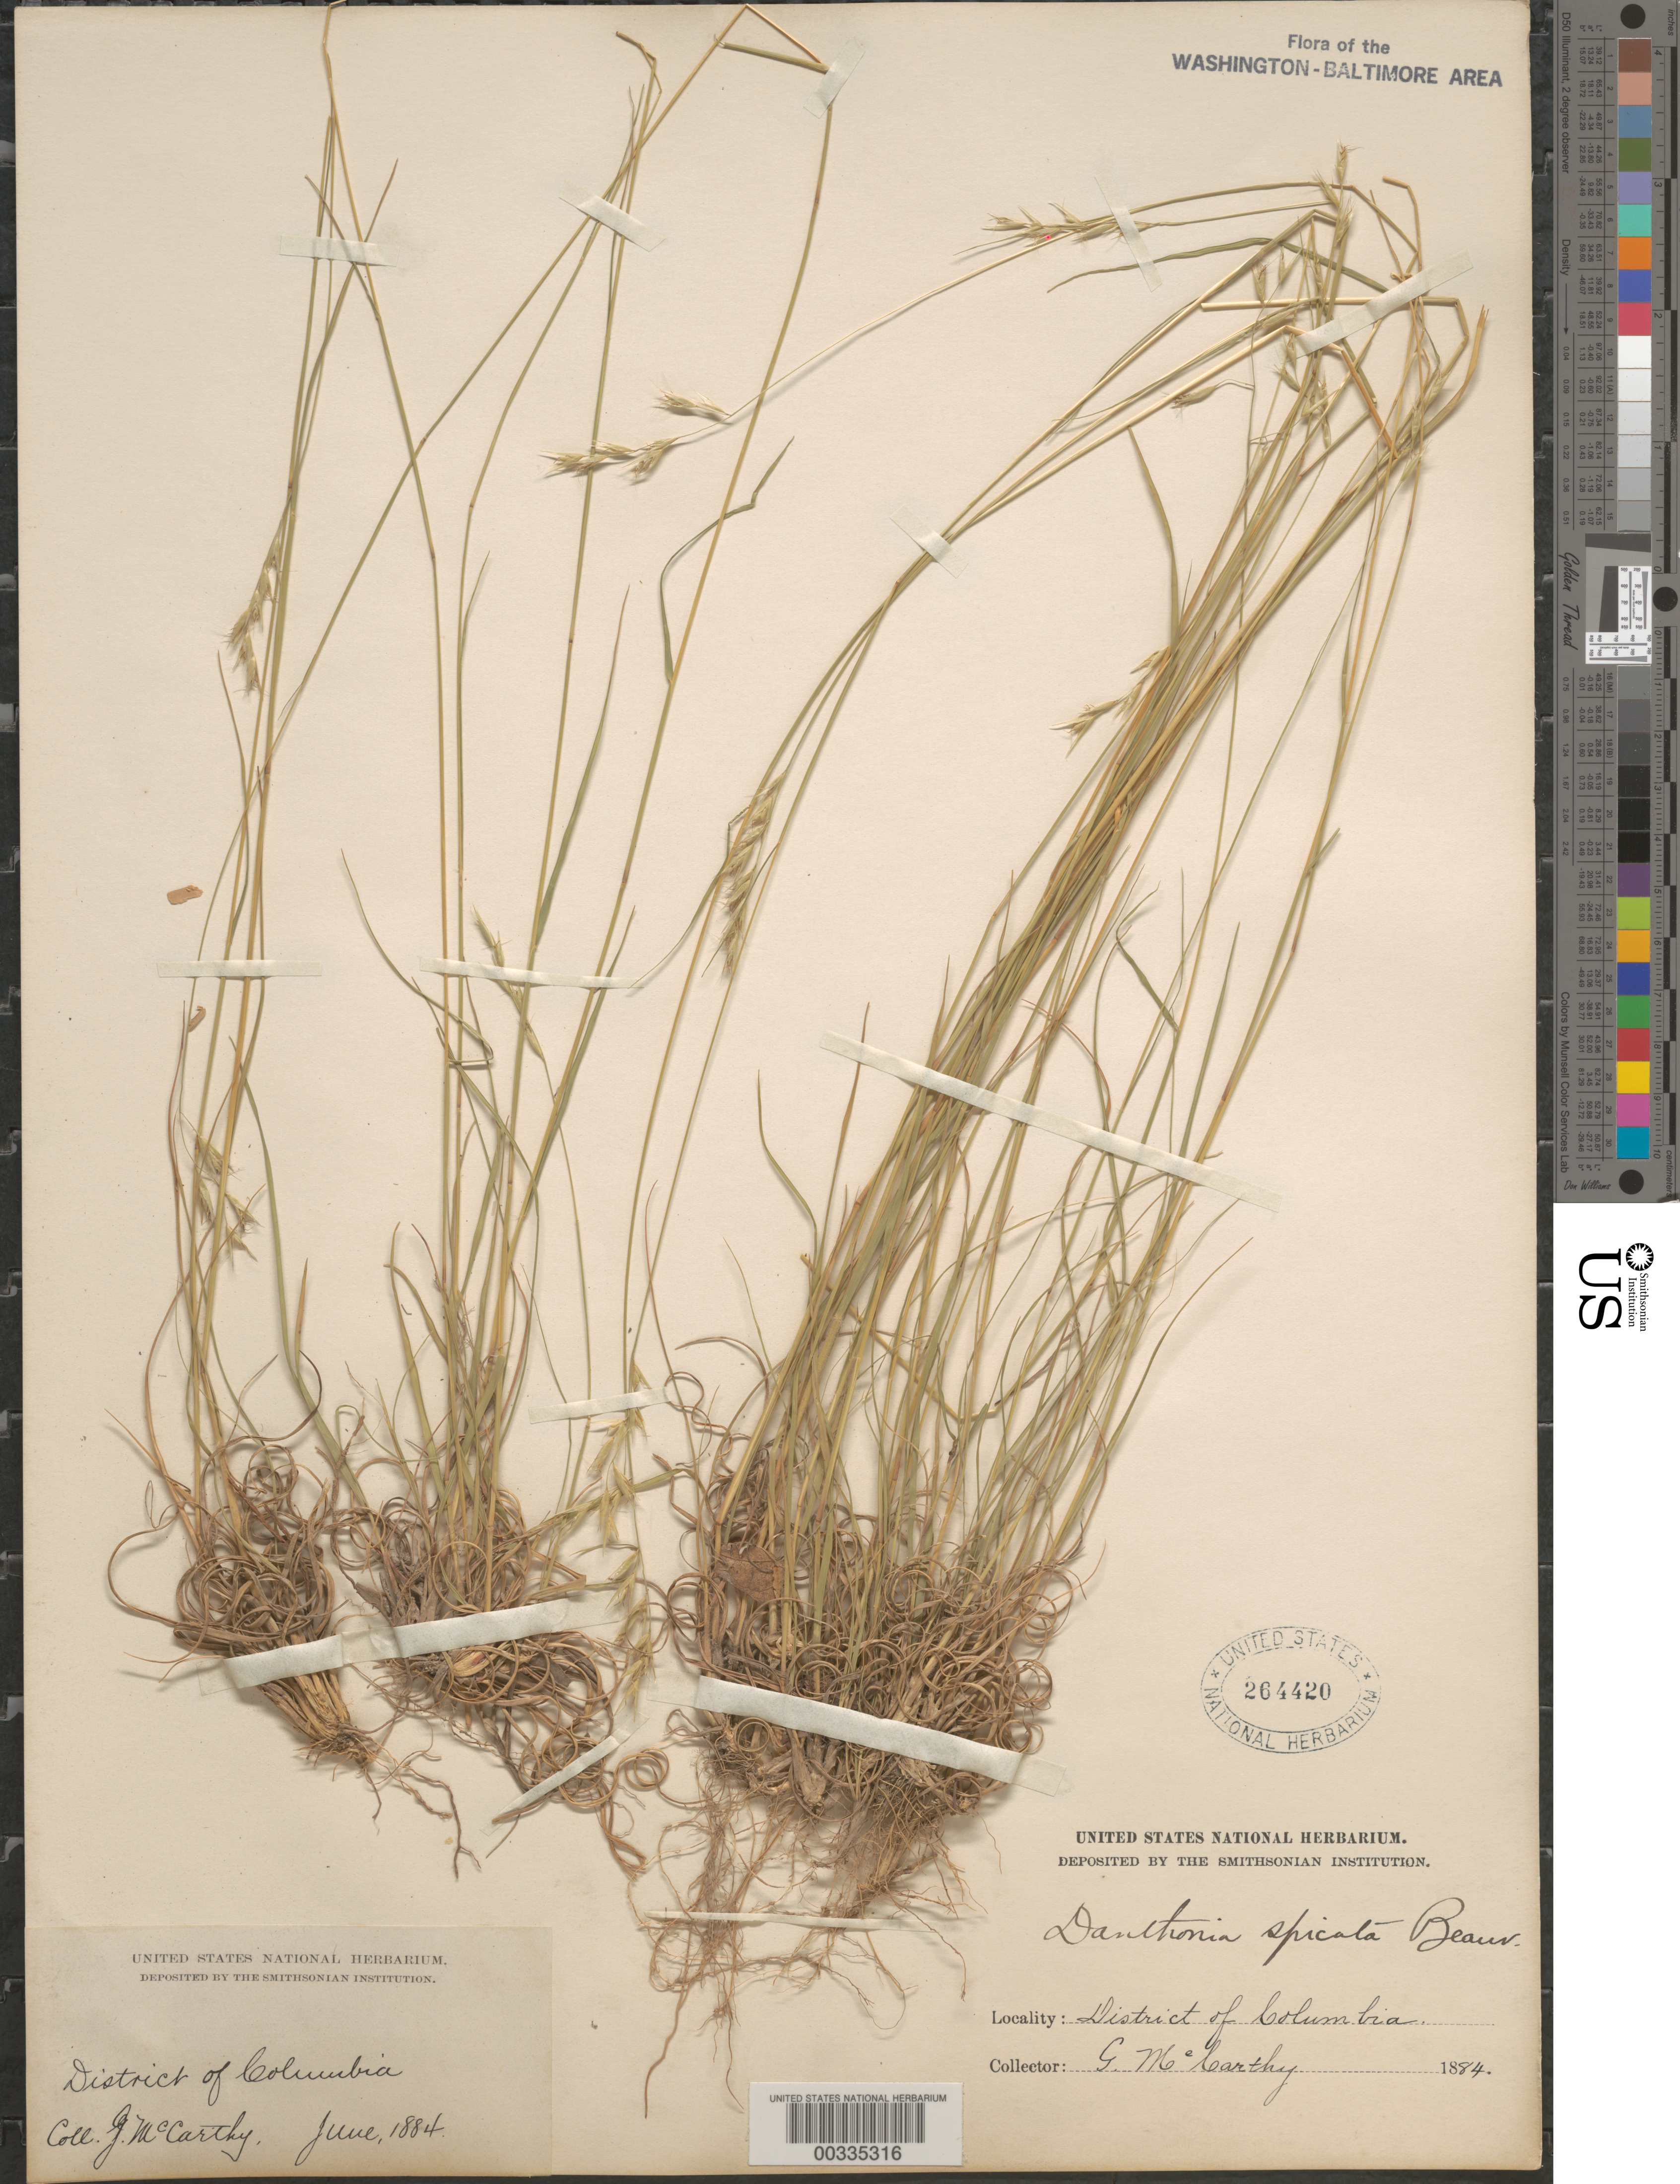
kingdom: Plantae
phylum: Tracheophyta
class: Liliopsida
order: Poales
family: Poaceae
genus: Danthonia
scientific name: Danthonia spicata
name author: (L.) P. Beauv. ex Roem. & Schult.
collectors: G. M. McCarthy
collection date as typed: Jun 1884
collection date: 1884-06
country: United States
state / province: District of Columbia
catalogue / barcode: US 264420